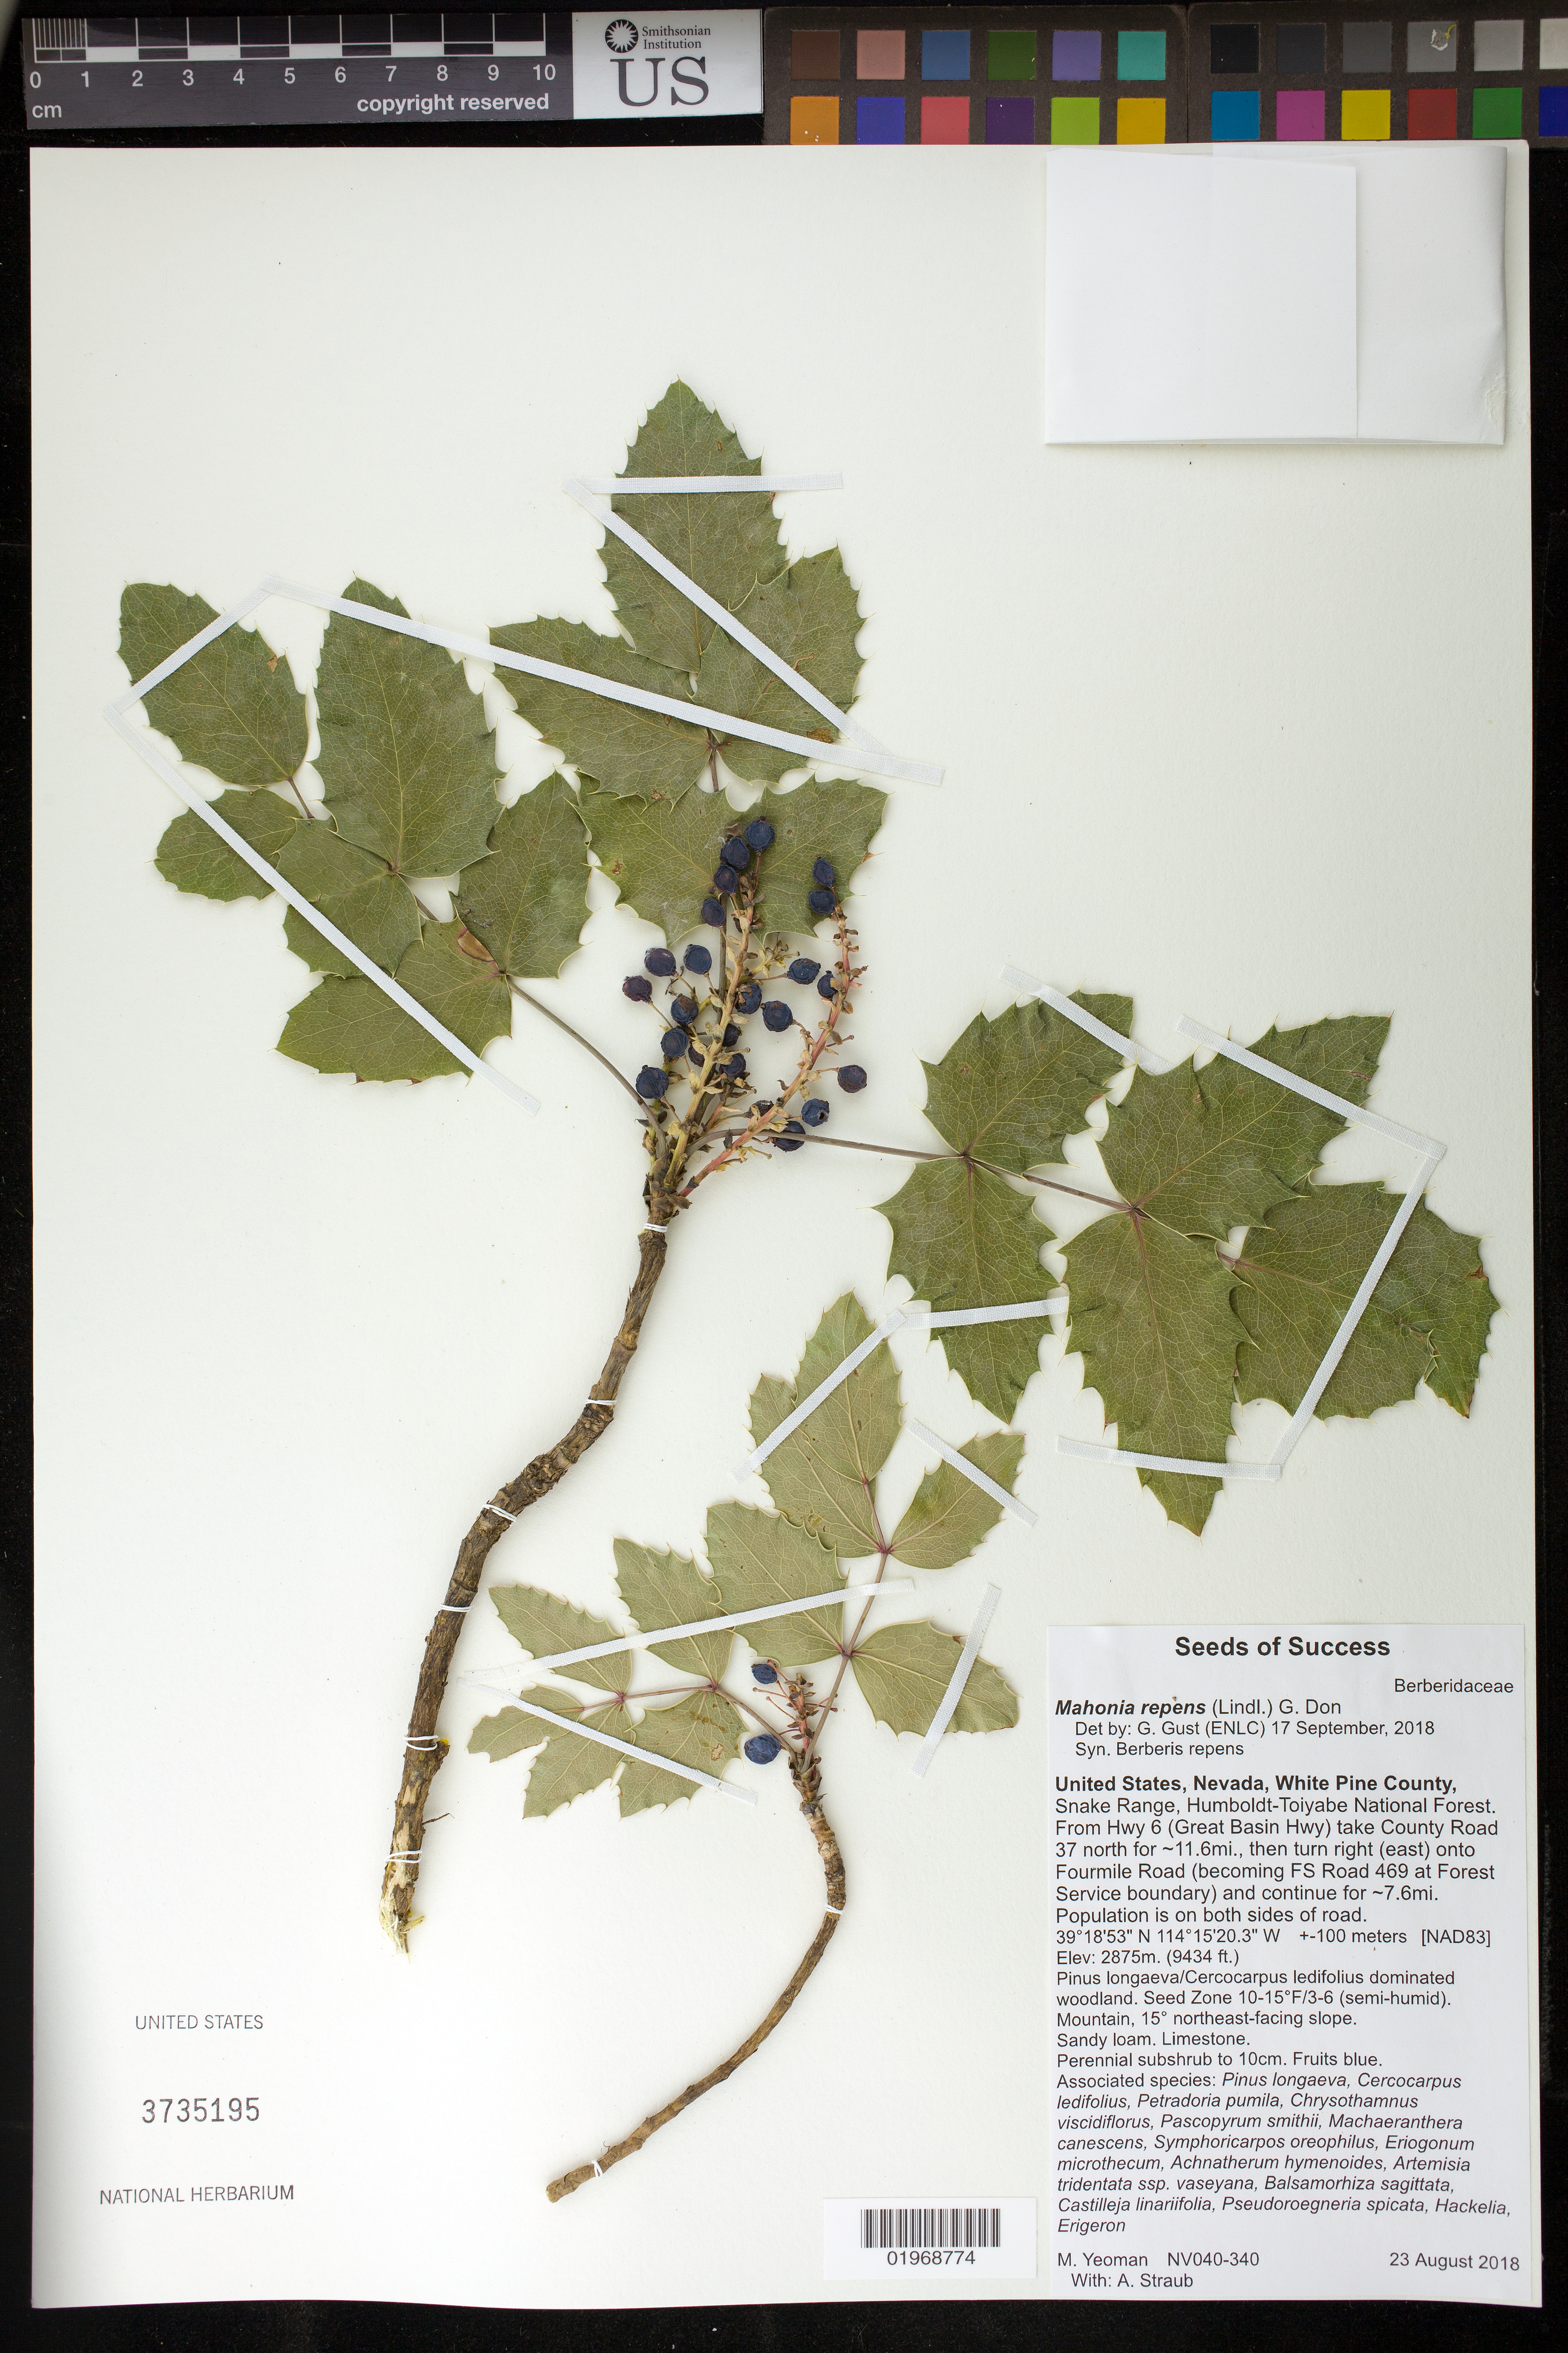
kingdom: Plantae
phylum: Tracheophyta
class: Magnoliopsida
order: Ranunculales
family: Berberidaceae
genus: Mahonia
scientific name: Mahonia repens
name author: (Lindl.) G. Don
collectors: M. Yeoman & A. Straub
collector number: NV040-340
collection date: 2018-08-23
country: United States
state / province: Nevada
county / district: White Pine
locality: Humboldt-Toiyabe National Forest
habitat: Pinus longaeva/Cercocarpus ledifolius dominated woodland. Seed Zone 10-15 Deg. F/3-6 (semi-humid)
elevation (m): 2875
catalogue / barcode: US 3735195